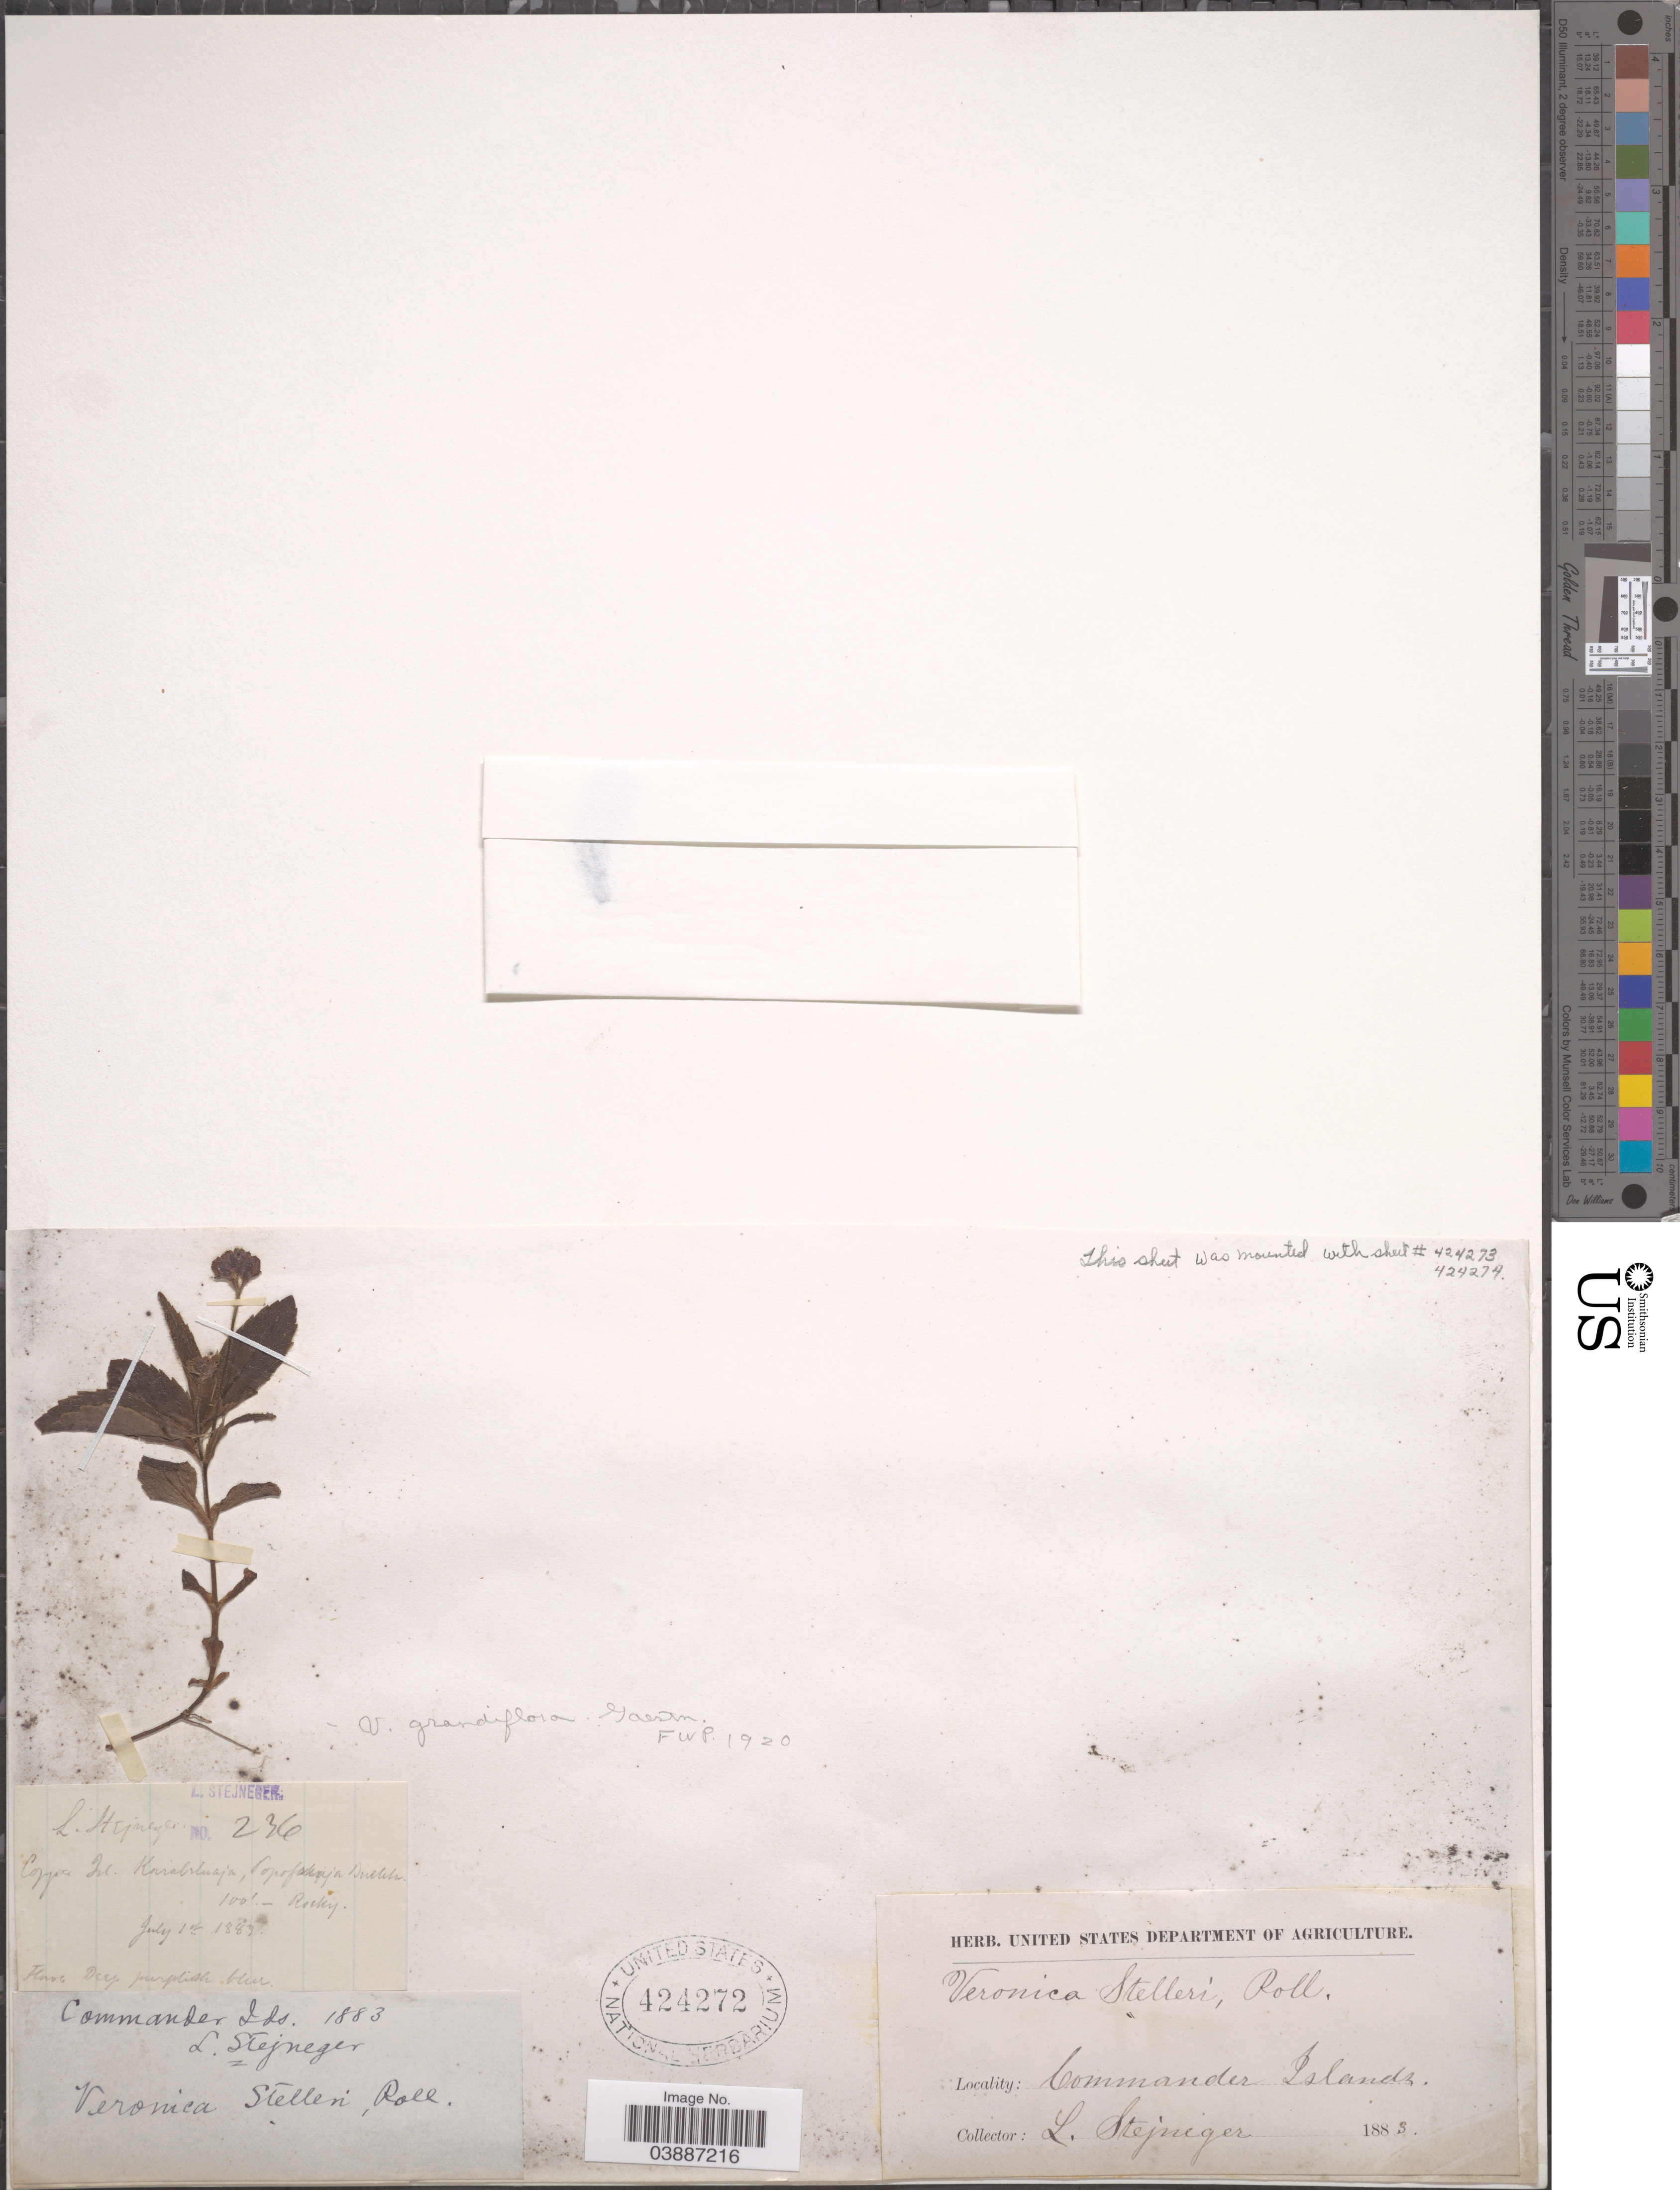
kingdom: Plantae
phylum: Tracheophyta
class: Magnoliopsida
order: Lamiales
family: Plantaginaceae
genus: Veronica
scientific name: Veronica grandiflora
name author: Gaertn.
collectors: L. Stejneger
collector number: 236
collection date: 1883-07-01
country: Russian Federation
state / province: Kamchatka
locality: Copper Isl. Karabelnaja, Popofskaja Bukhta. Commander Islands.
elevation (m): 30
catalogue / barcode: US 424272